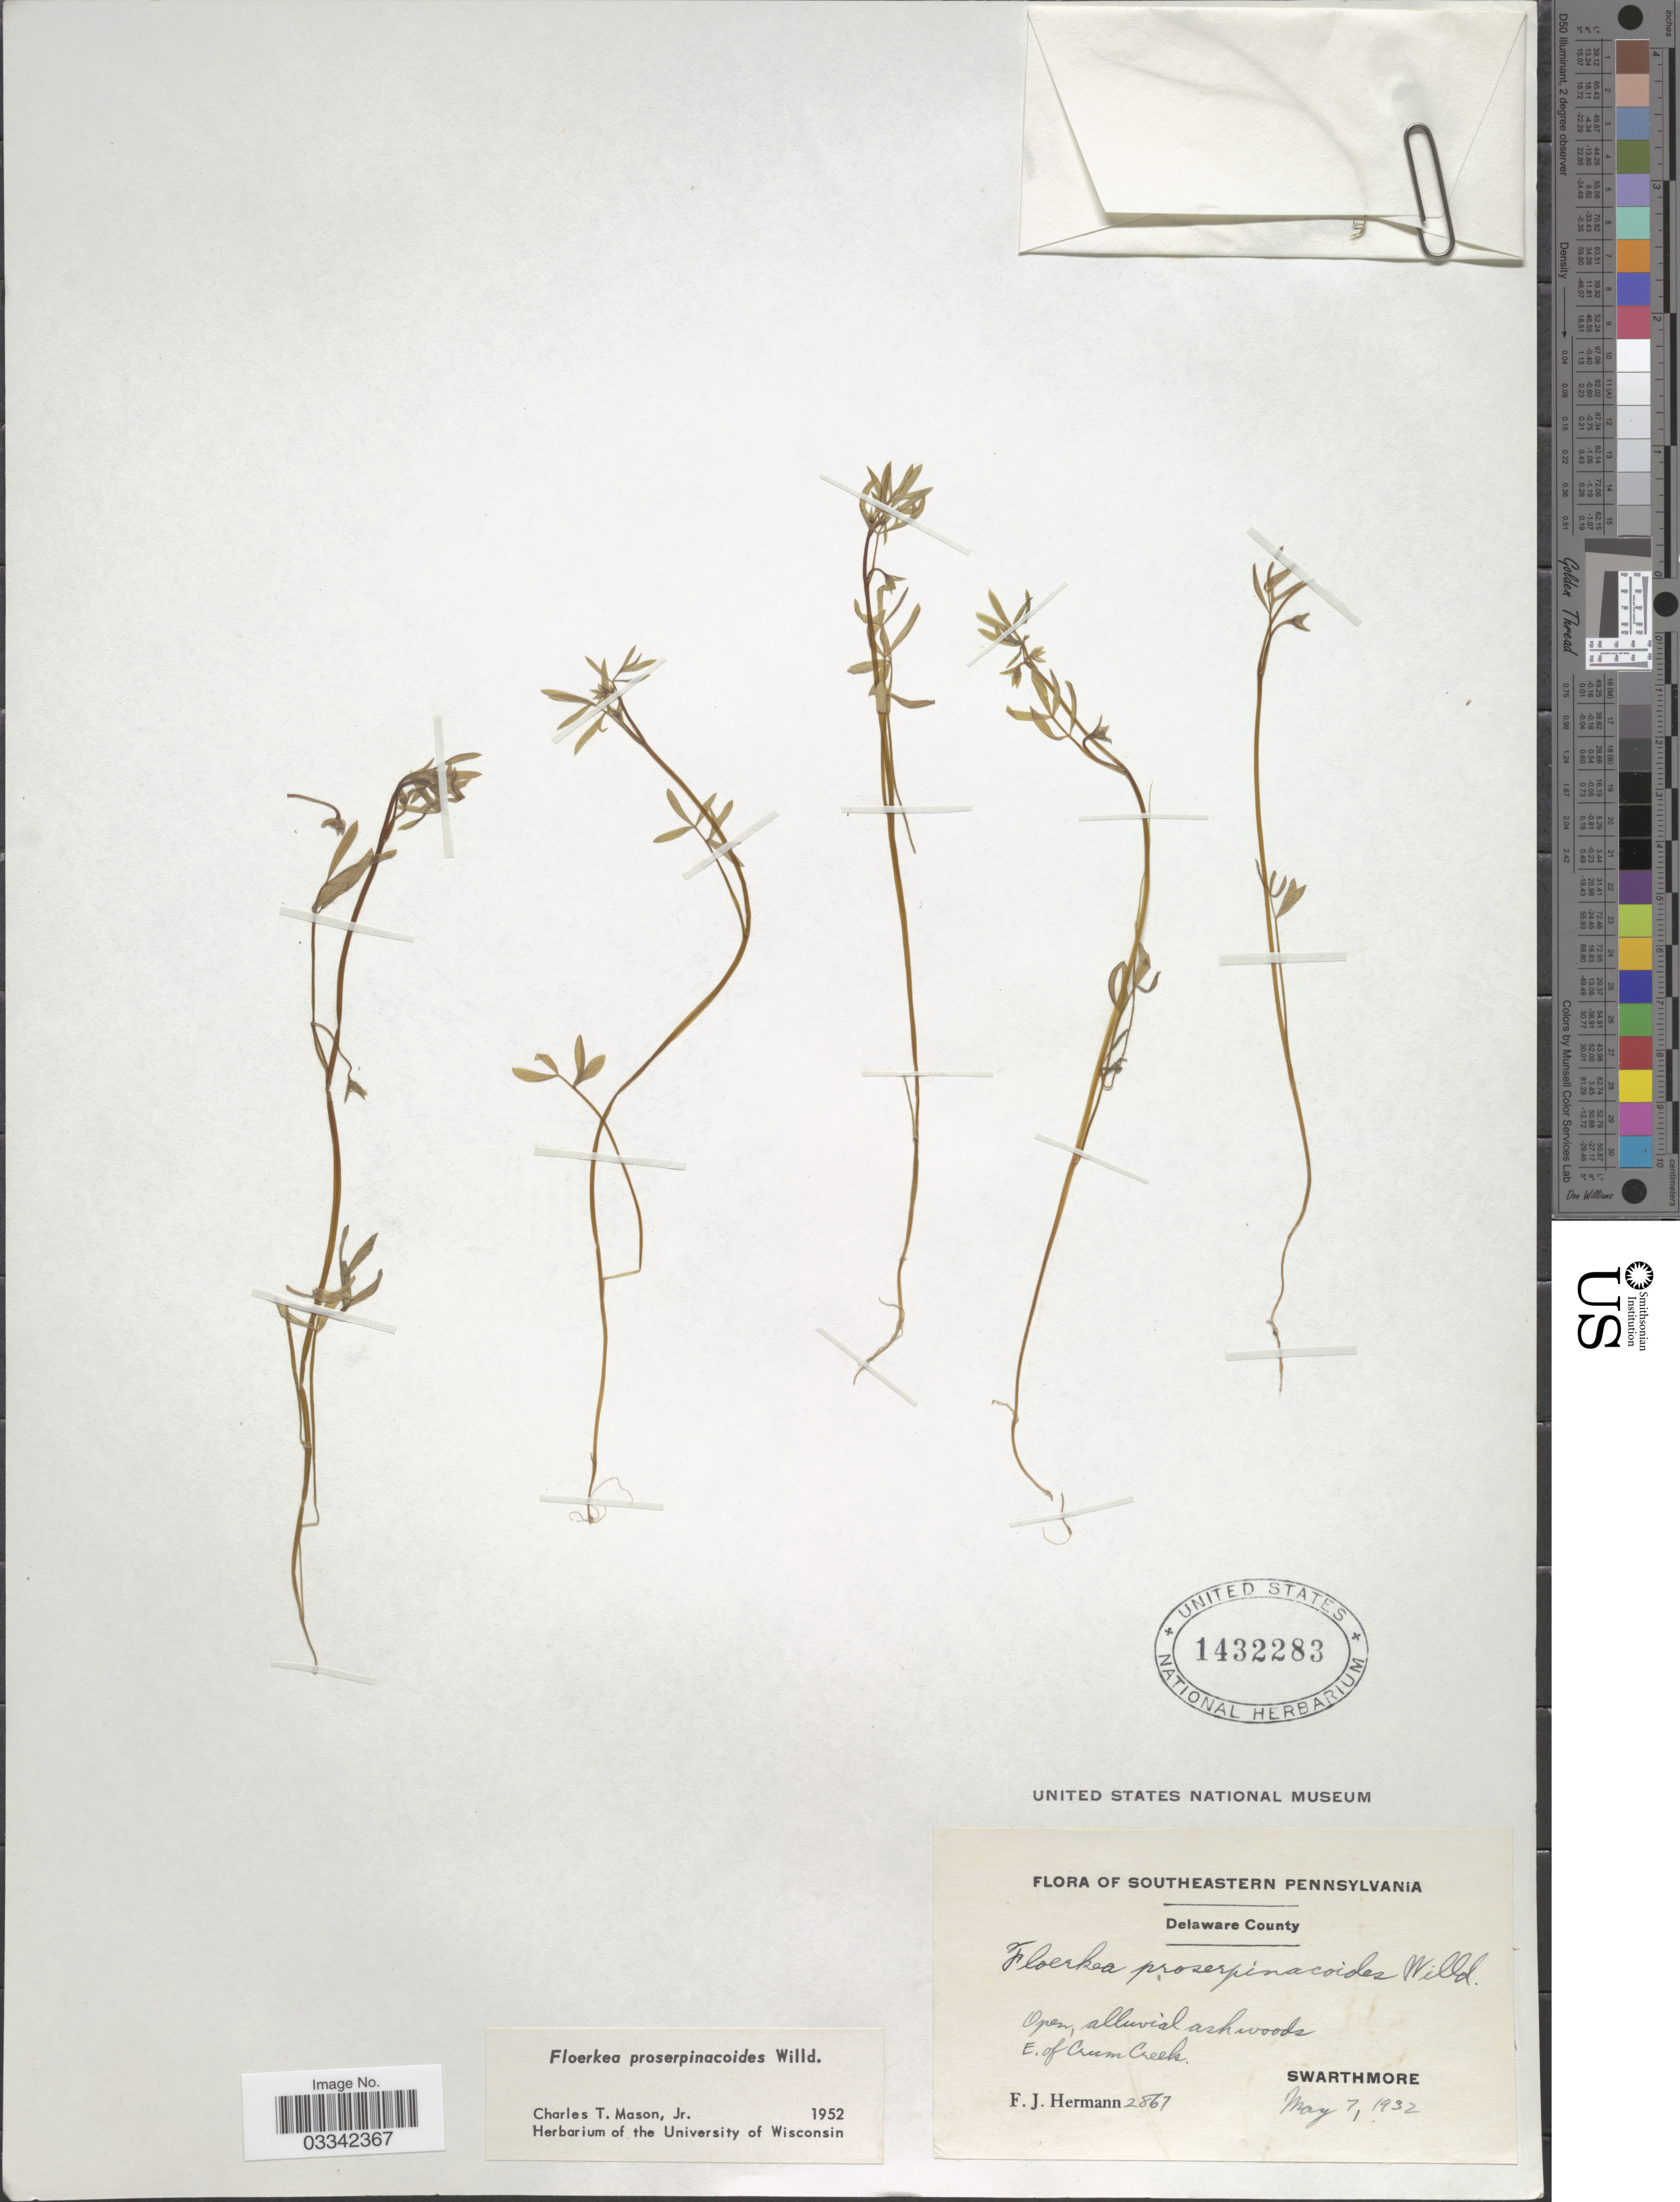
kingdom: Plantae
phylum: Tracheophyta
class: Magnoliopsida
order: Brassicales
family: Limnanthaceae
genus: Floerkea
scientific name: Floerkea proserpinacoides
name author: Willd.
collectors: F. J. Hermann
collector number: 2867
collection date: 1932-05-07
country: United States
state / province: Pennsylvania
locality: Southeastern Pennsylvania. Delaware County. E. of Crum Creek. Swarthmore.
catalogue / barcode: US 1432283